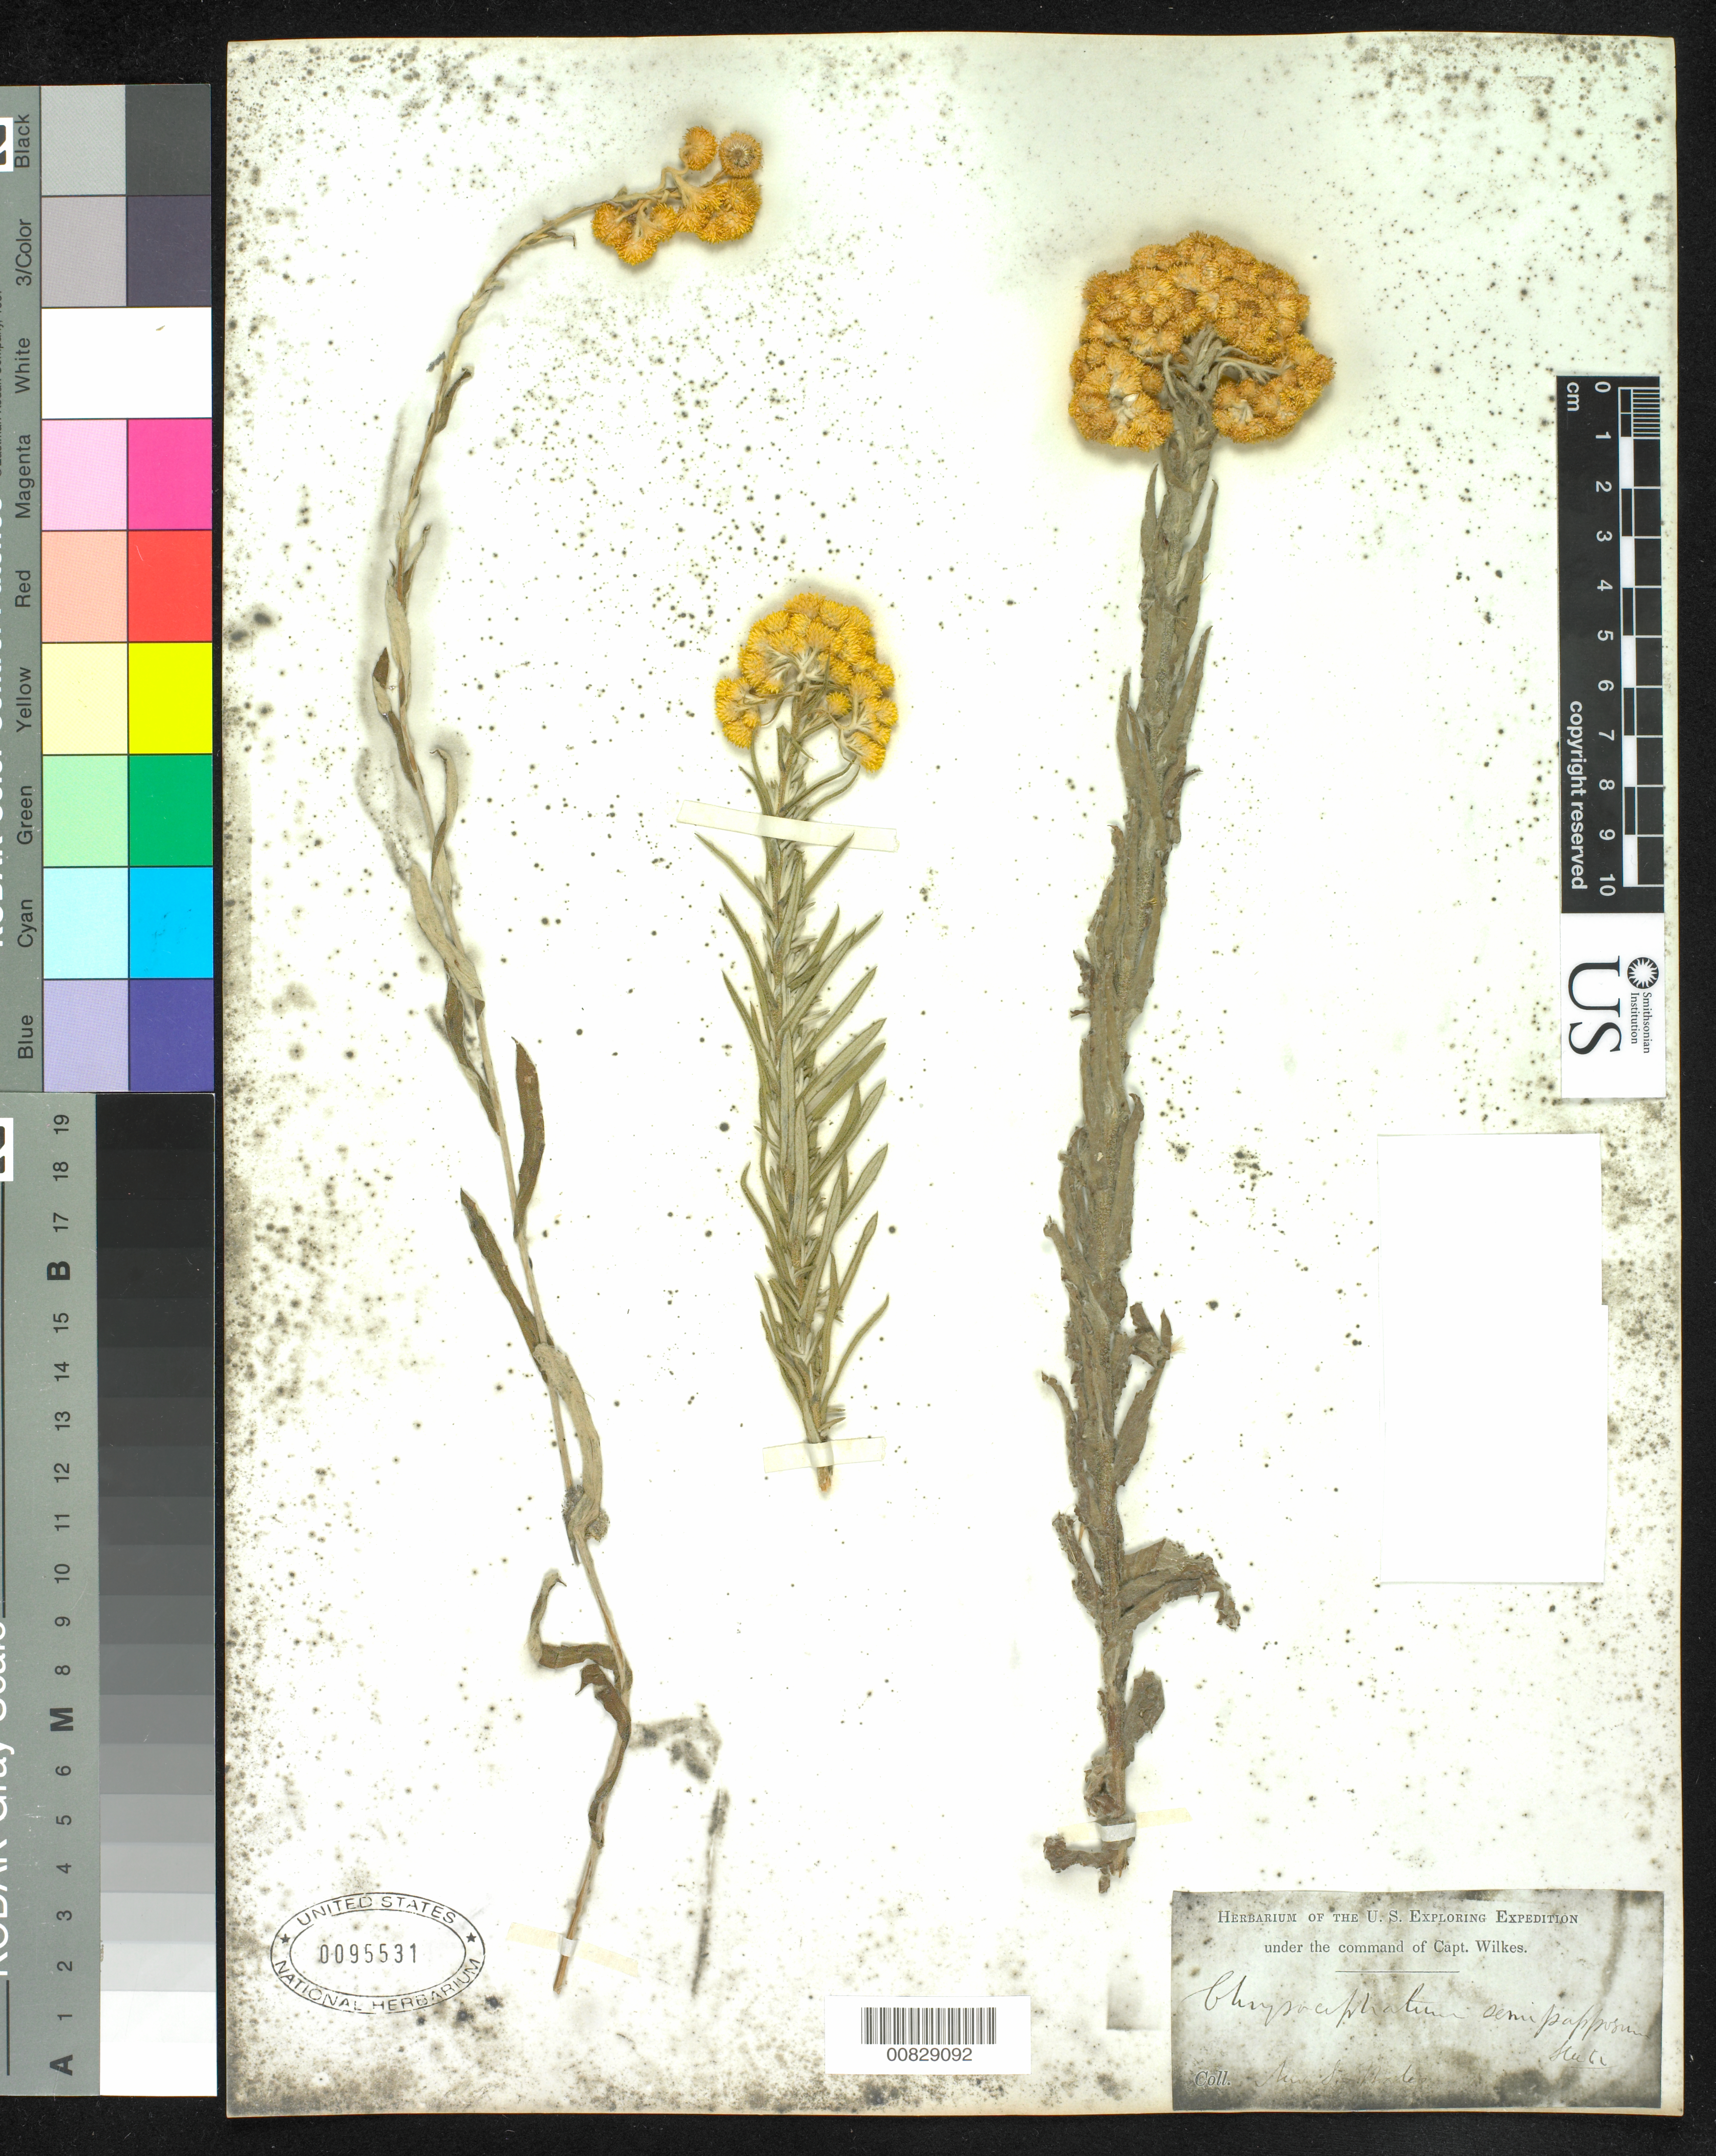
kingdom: Plantae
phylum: Tracheophyta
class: Magnoliopsida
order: Asterales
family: Asteraceae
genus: Helichrysum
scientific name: Helichrysum semipapposum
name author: DC.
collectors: Wilkes Explor. Exped.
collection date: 1838/1842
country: Australia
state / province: New South Wales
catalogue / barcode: US 95531